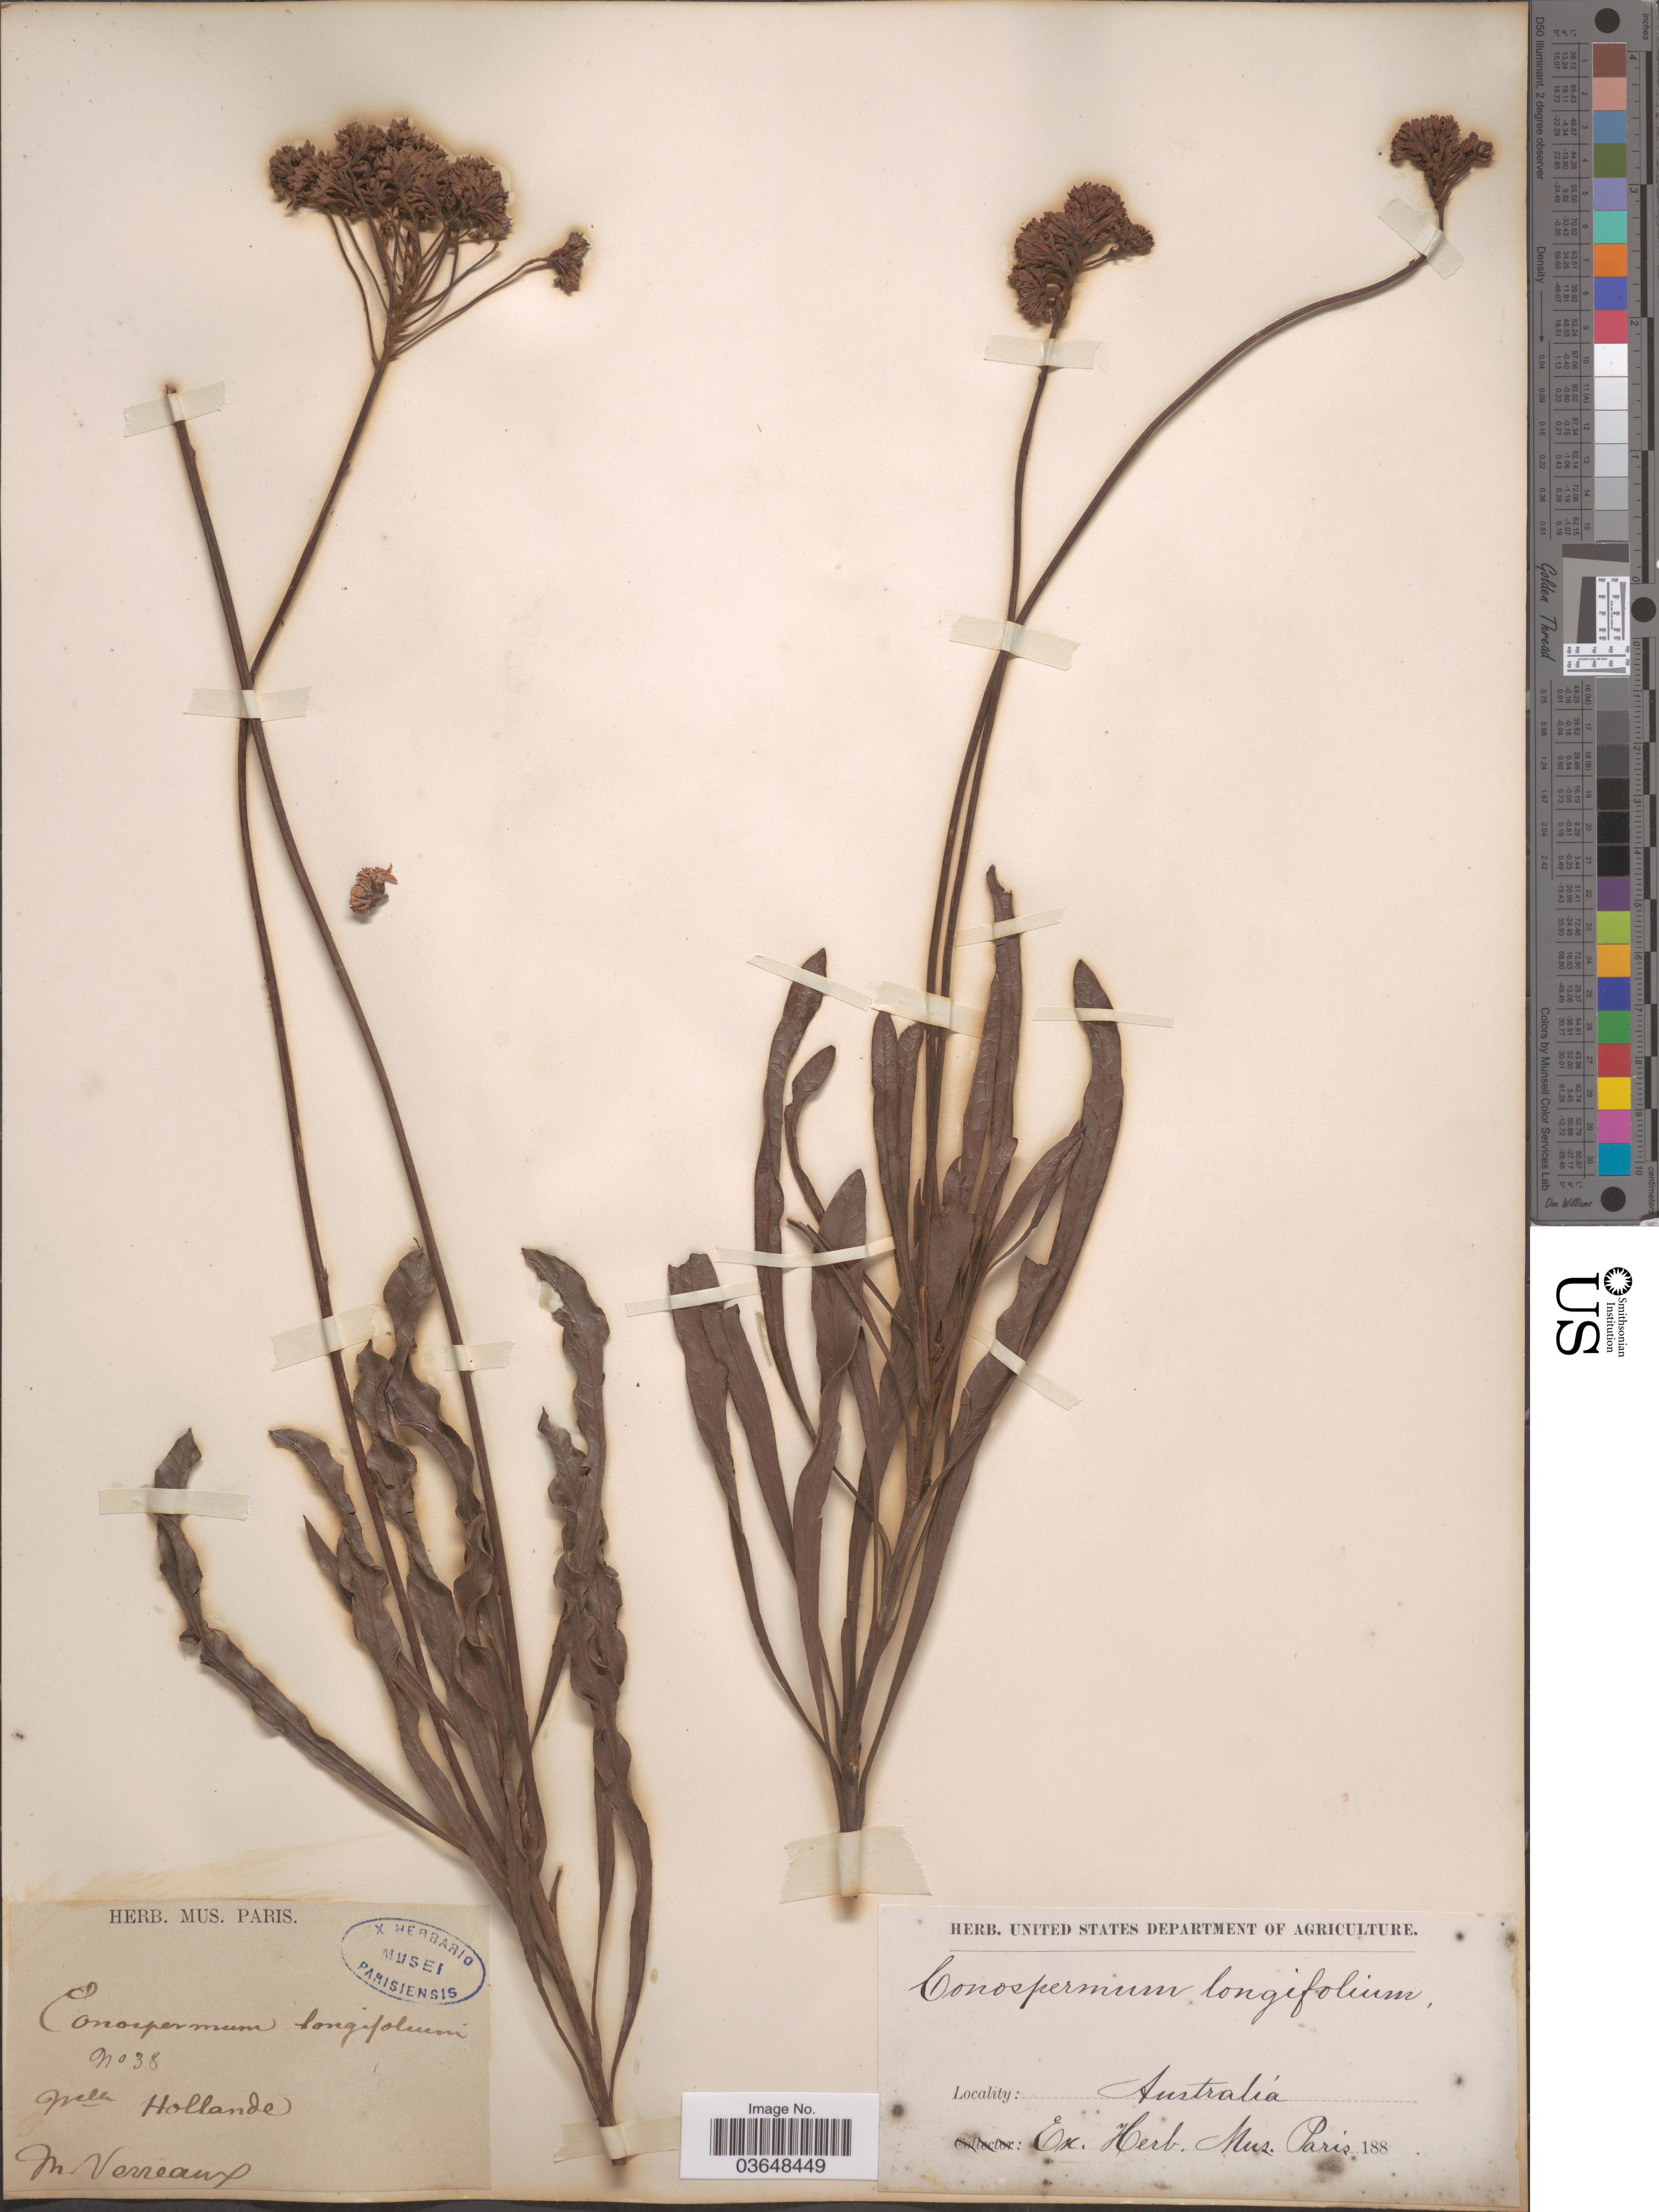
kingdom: Plantae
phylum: Tracheophyta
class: Magnoliopsida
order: Proteales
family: Proteaceae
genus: Conospermum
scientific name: Conospermum longifolium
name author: Sm.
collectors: M. Verreaux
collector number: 38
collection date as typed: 188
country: Australia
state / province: Western Australia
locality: Nella Hollande.